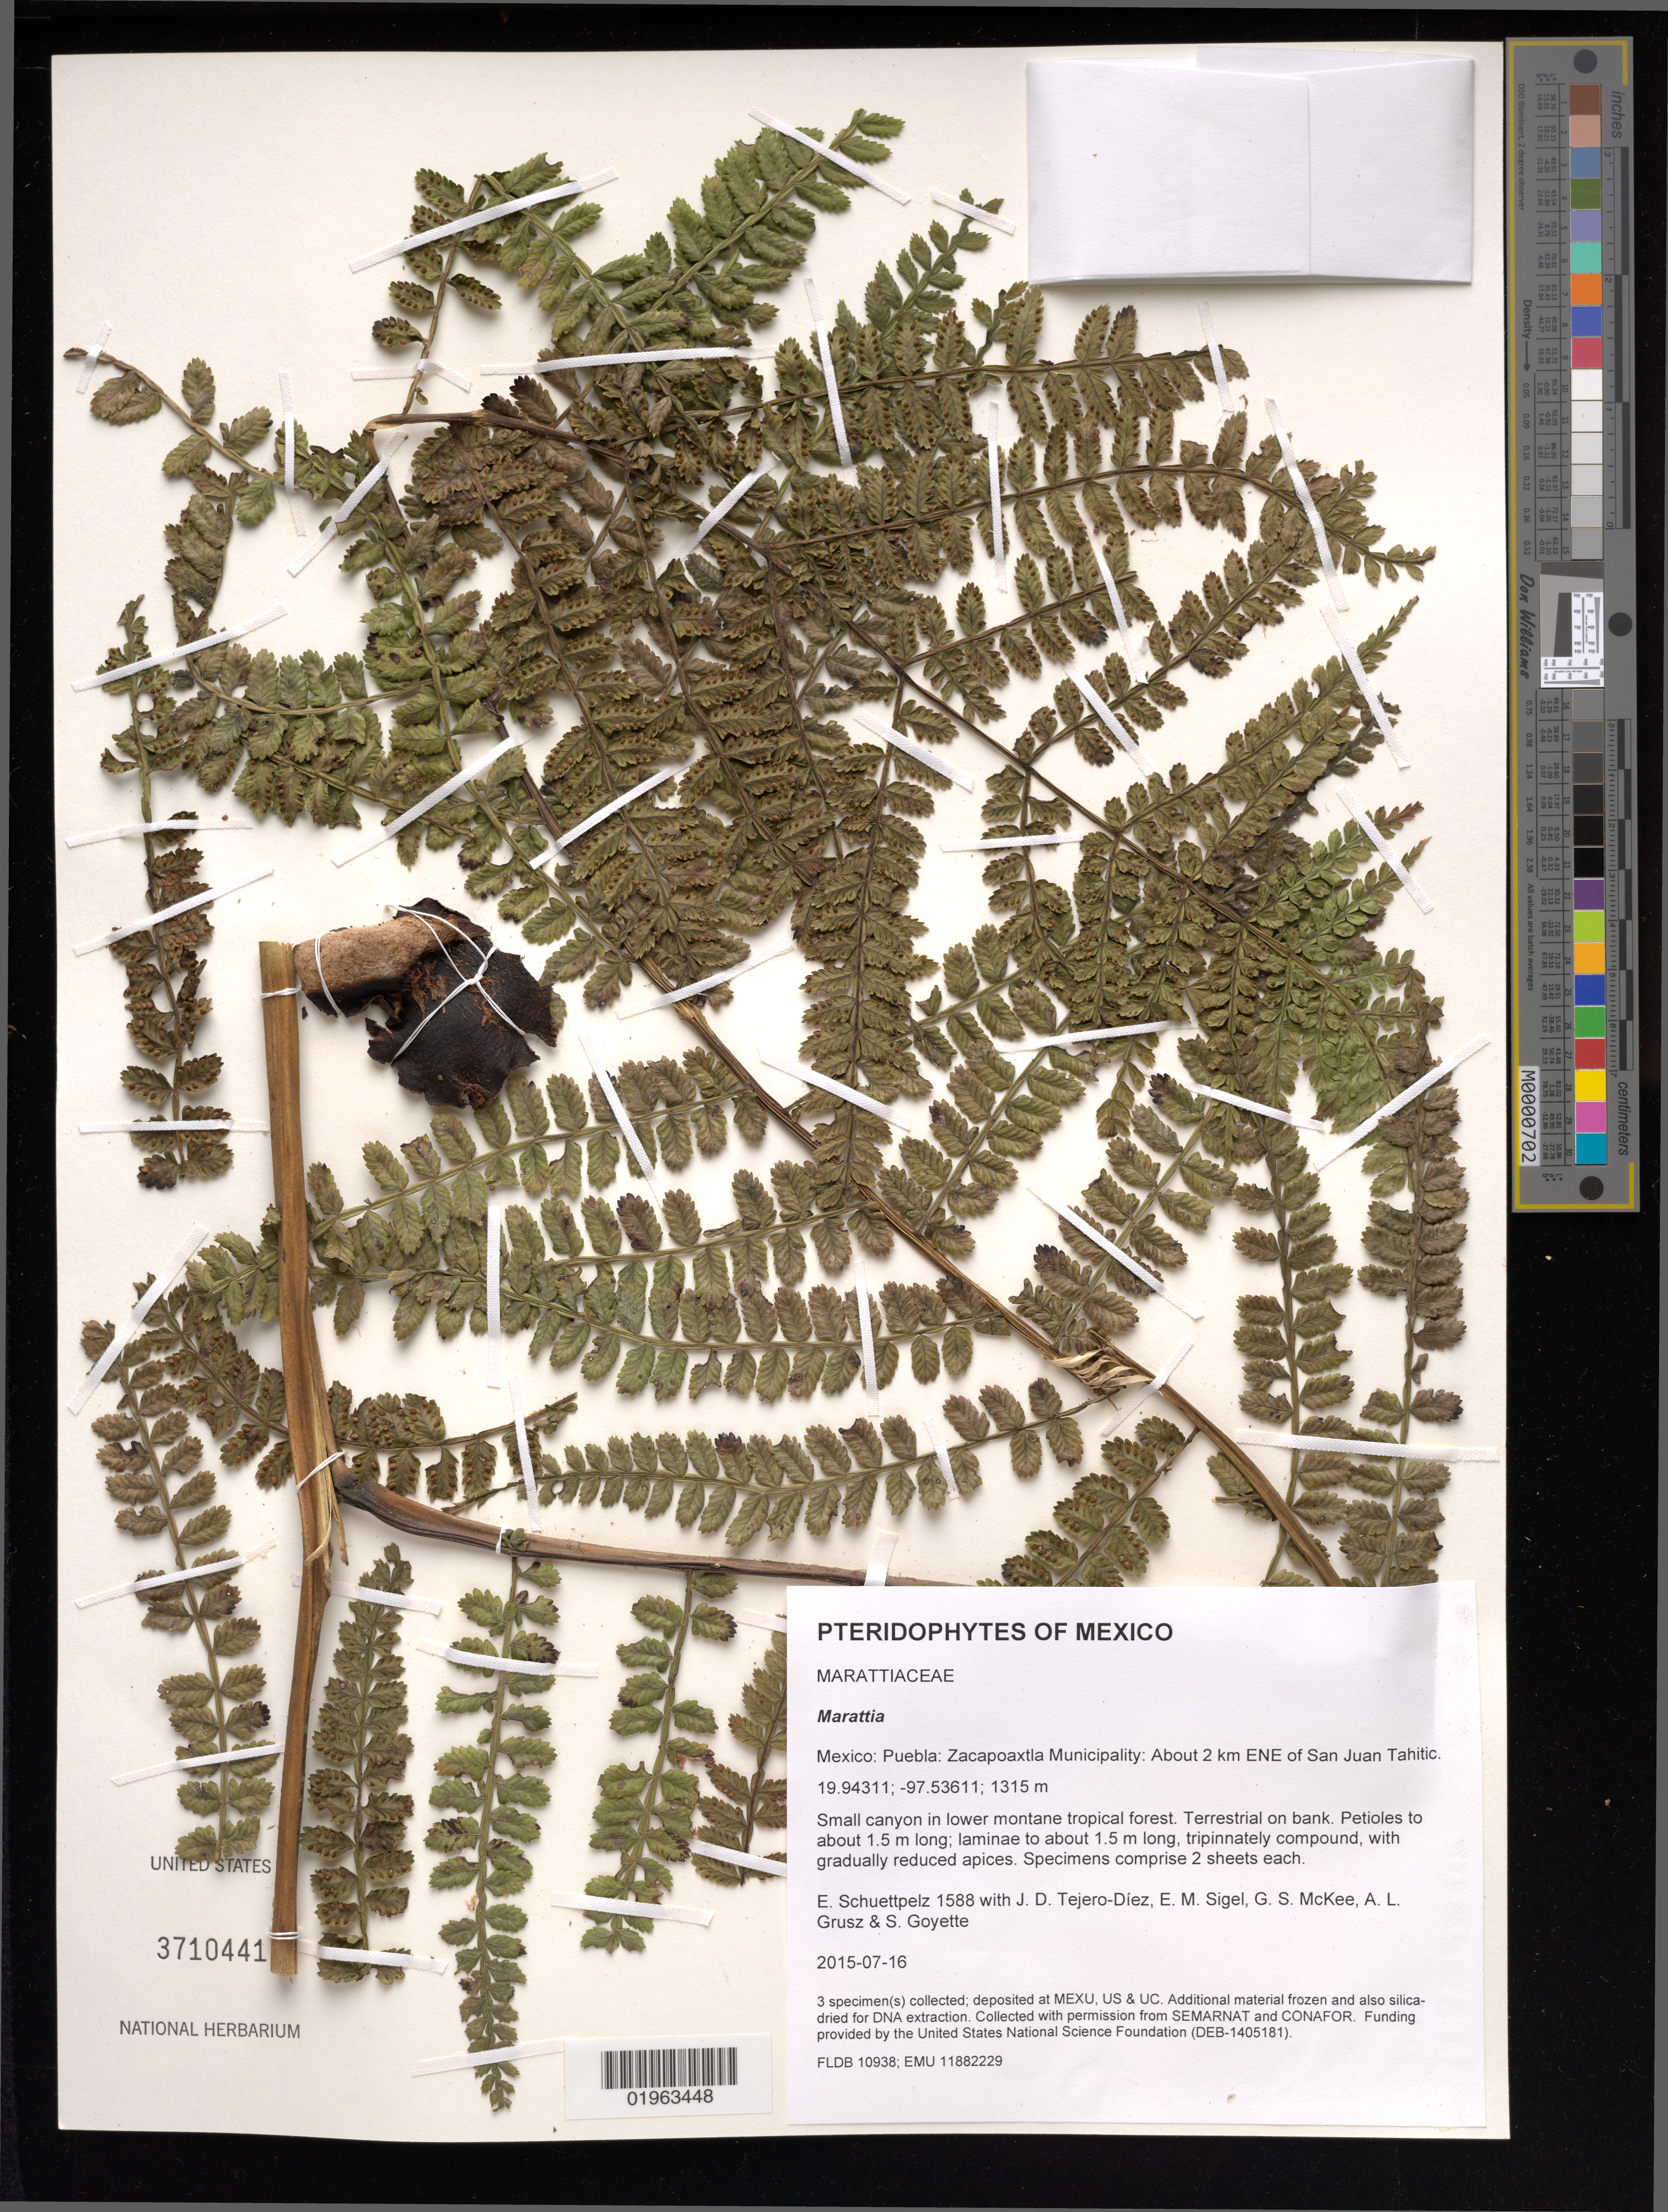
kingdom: Plantae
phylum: Tracheophyta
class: Polypodiopsida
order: Marattiales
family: Marattiaceae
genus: Marattia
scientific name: Marattia sp.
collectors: E. Schuettpelz, D. Tejero-Díez, E. M. Sigel, G. S. McKee & A. Grusz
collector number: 1588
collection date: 2015-07-16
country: Mexico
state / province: Puebla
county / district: Zacapoaxtla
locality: About 2 km ENE of San Juan Tahitic.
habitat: Small canyon in lower montane tropical forest.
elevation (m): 1315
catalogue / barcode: US 3710441